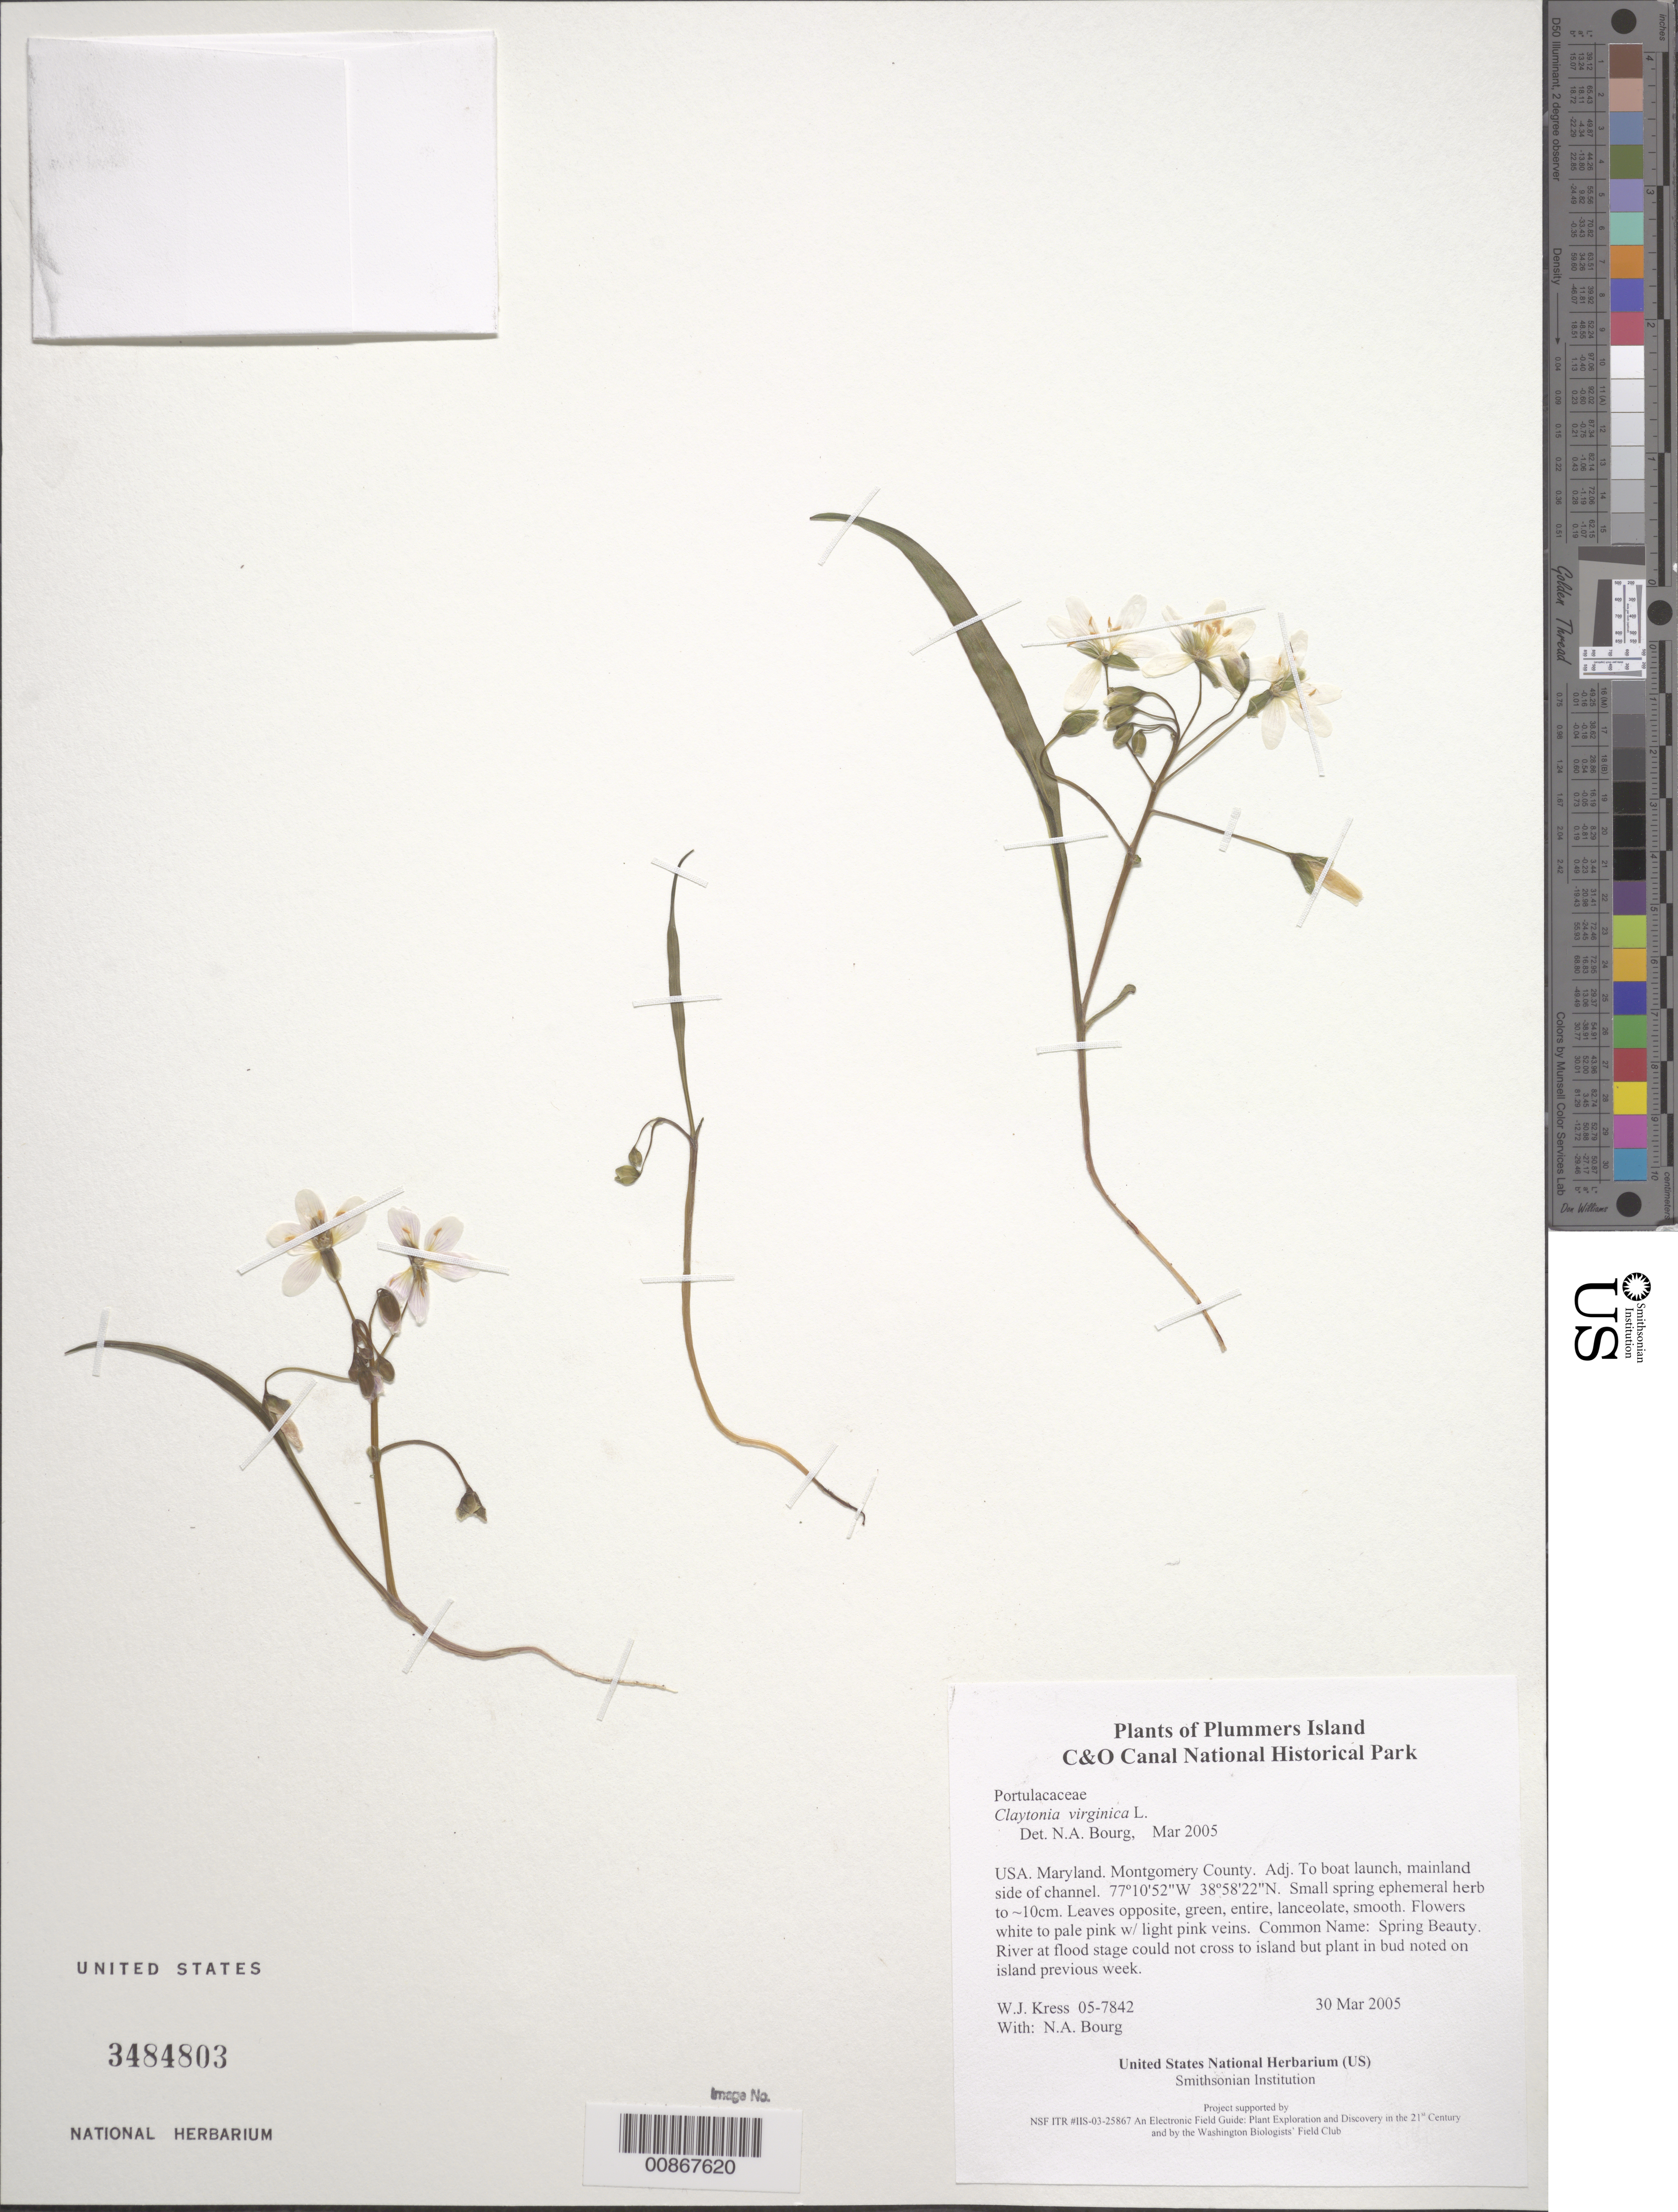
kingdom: Plantae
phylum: Tracheophyta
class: Magnoliopsida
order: Caryophyllales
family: Montiaceae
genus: Claytonia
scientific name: Claytonia virginica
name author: L.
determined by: Bourg, N. A.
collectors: W. J. Kress & N. A. Bourg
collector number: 05-7842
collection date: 2005-03-30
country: United States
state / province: Maryland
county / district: Montgomery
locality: Chesapeake and Ohio Canal National Historical Park, Plummers Island. Adj. To boat launch, mainland side of channel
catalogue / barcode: US 3484803